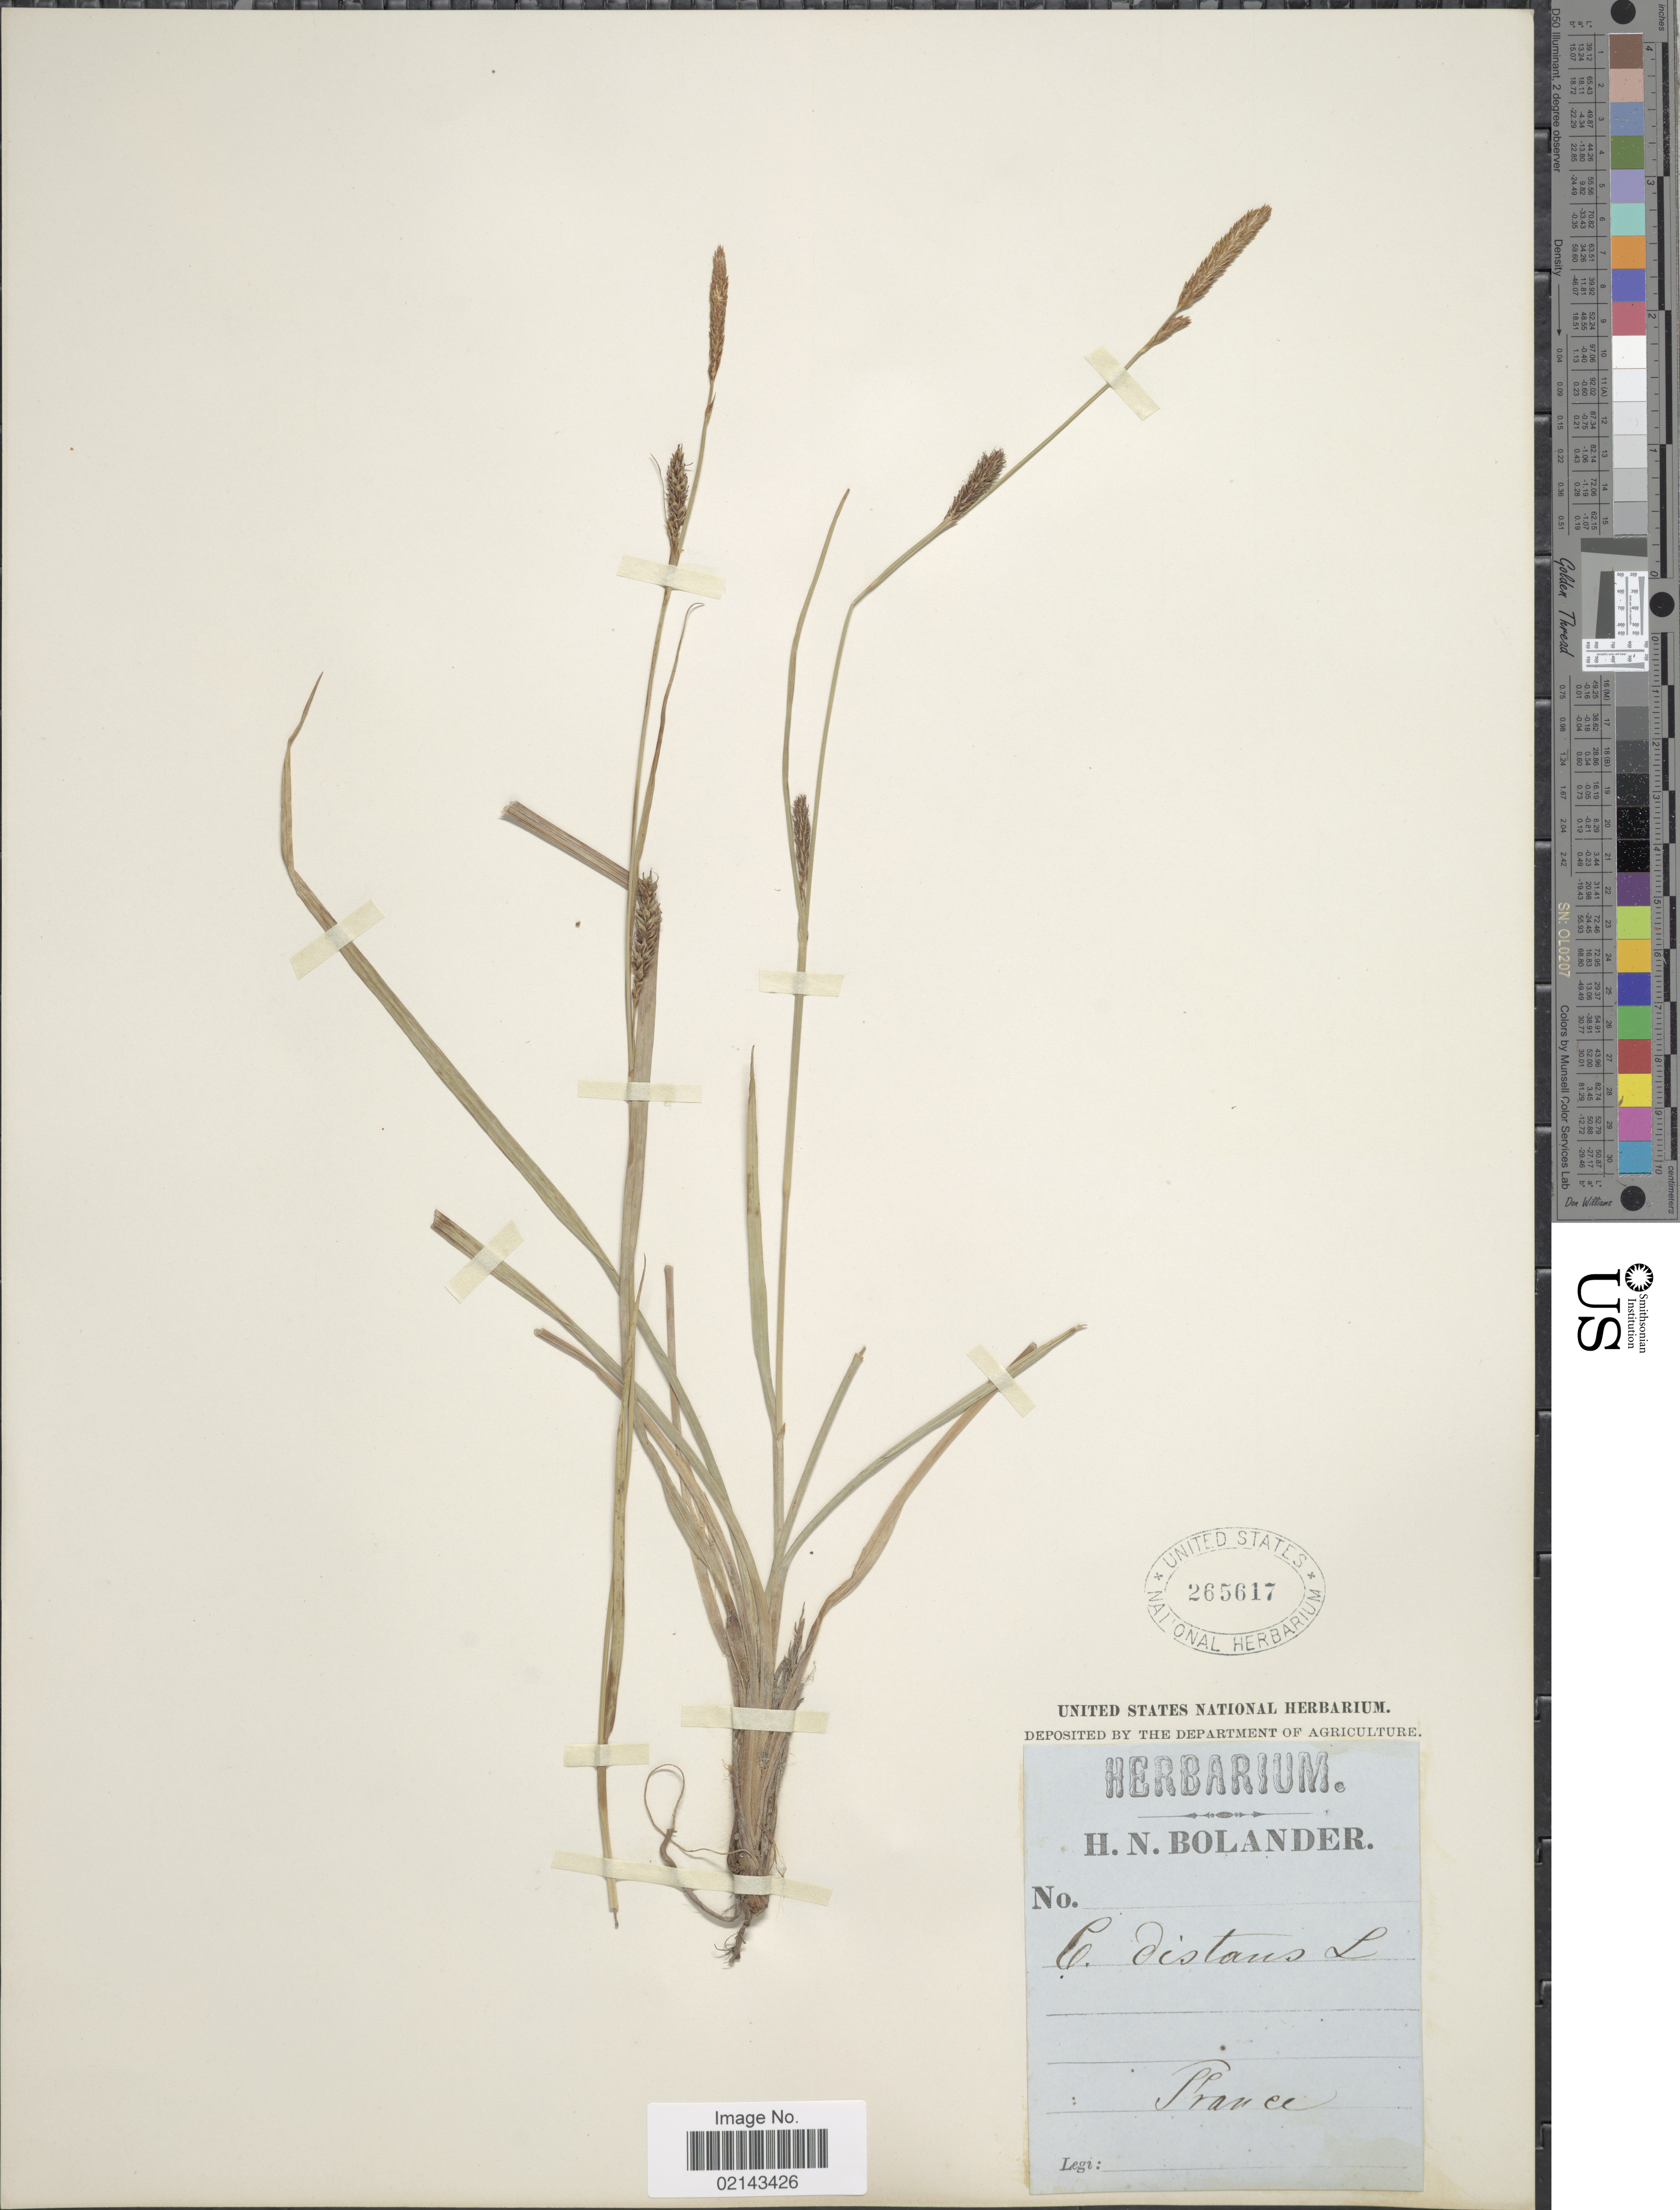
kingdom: Plantae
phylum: Tracheophyta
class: Liliopsida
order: Poales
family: Cyperaceae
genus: Carex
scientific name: Carex distans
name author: L.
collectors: H. N. Bolander (herbarium)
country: France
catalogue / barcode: US 265617